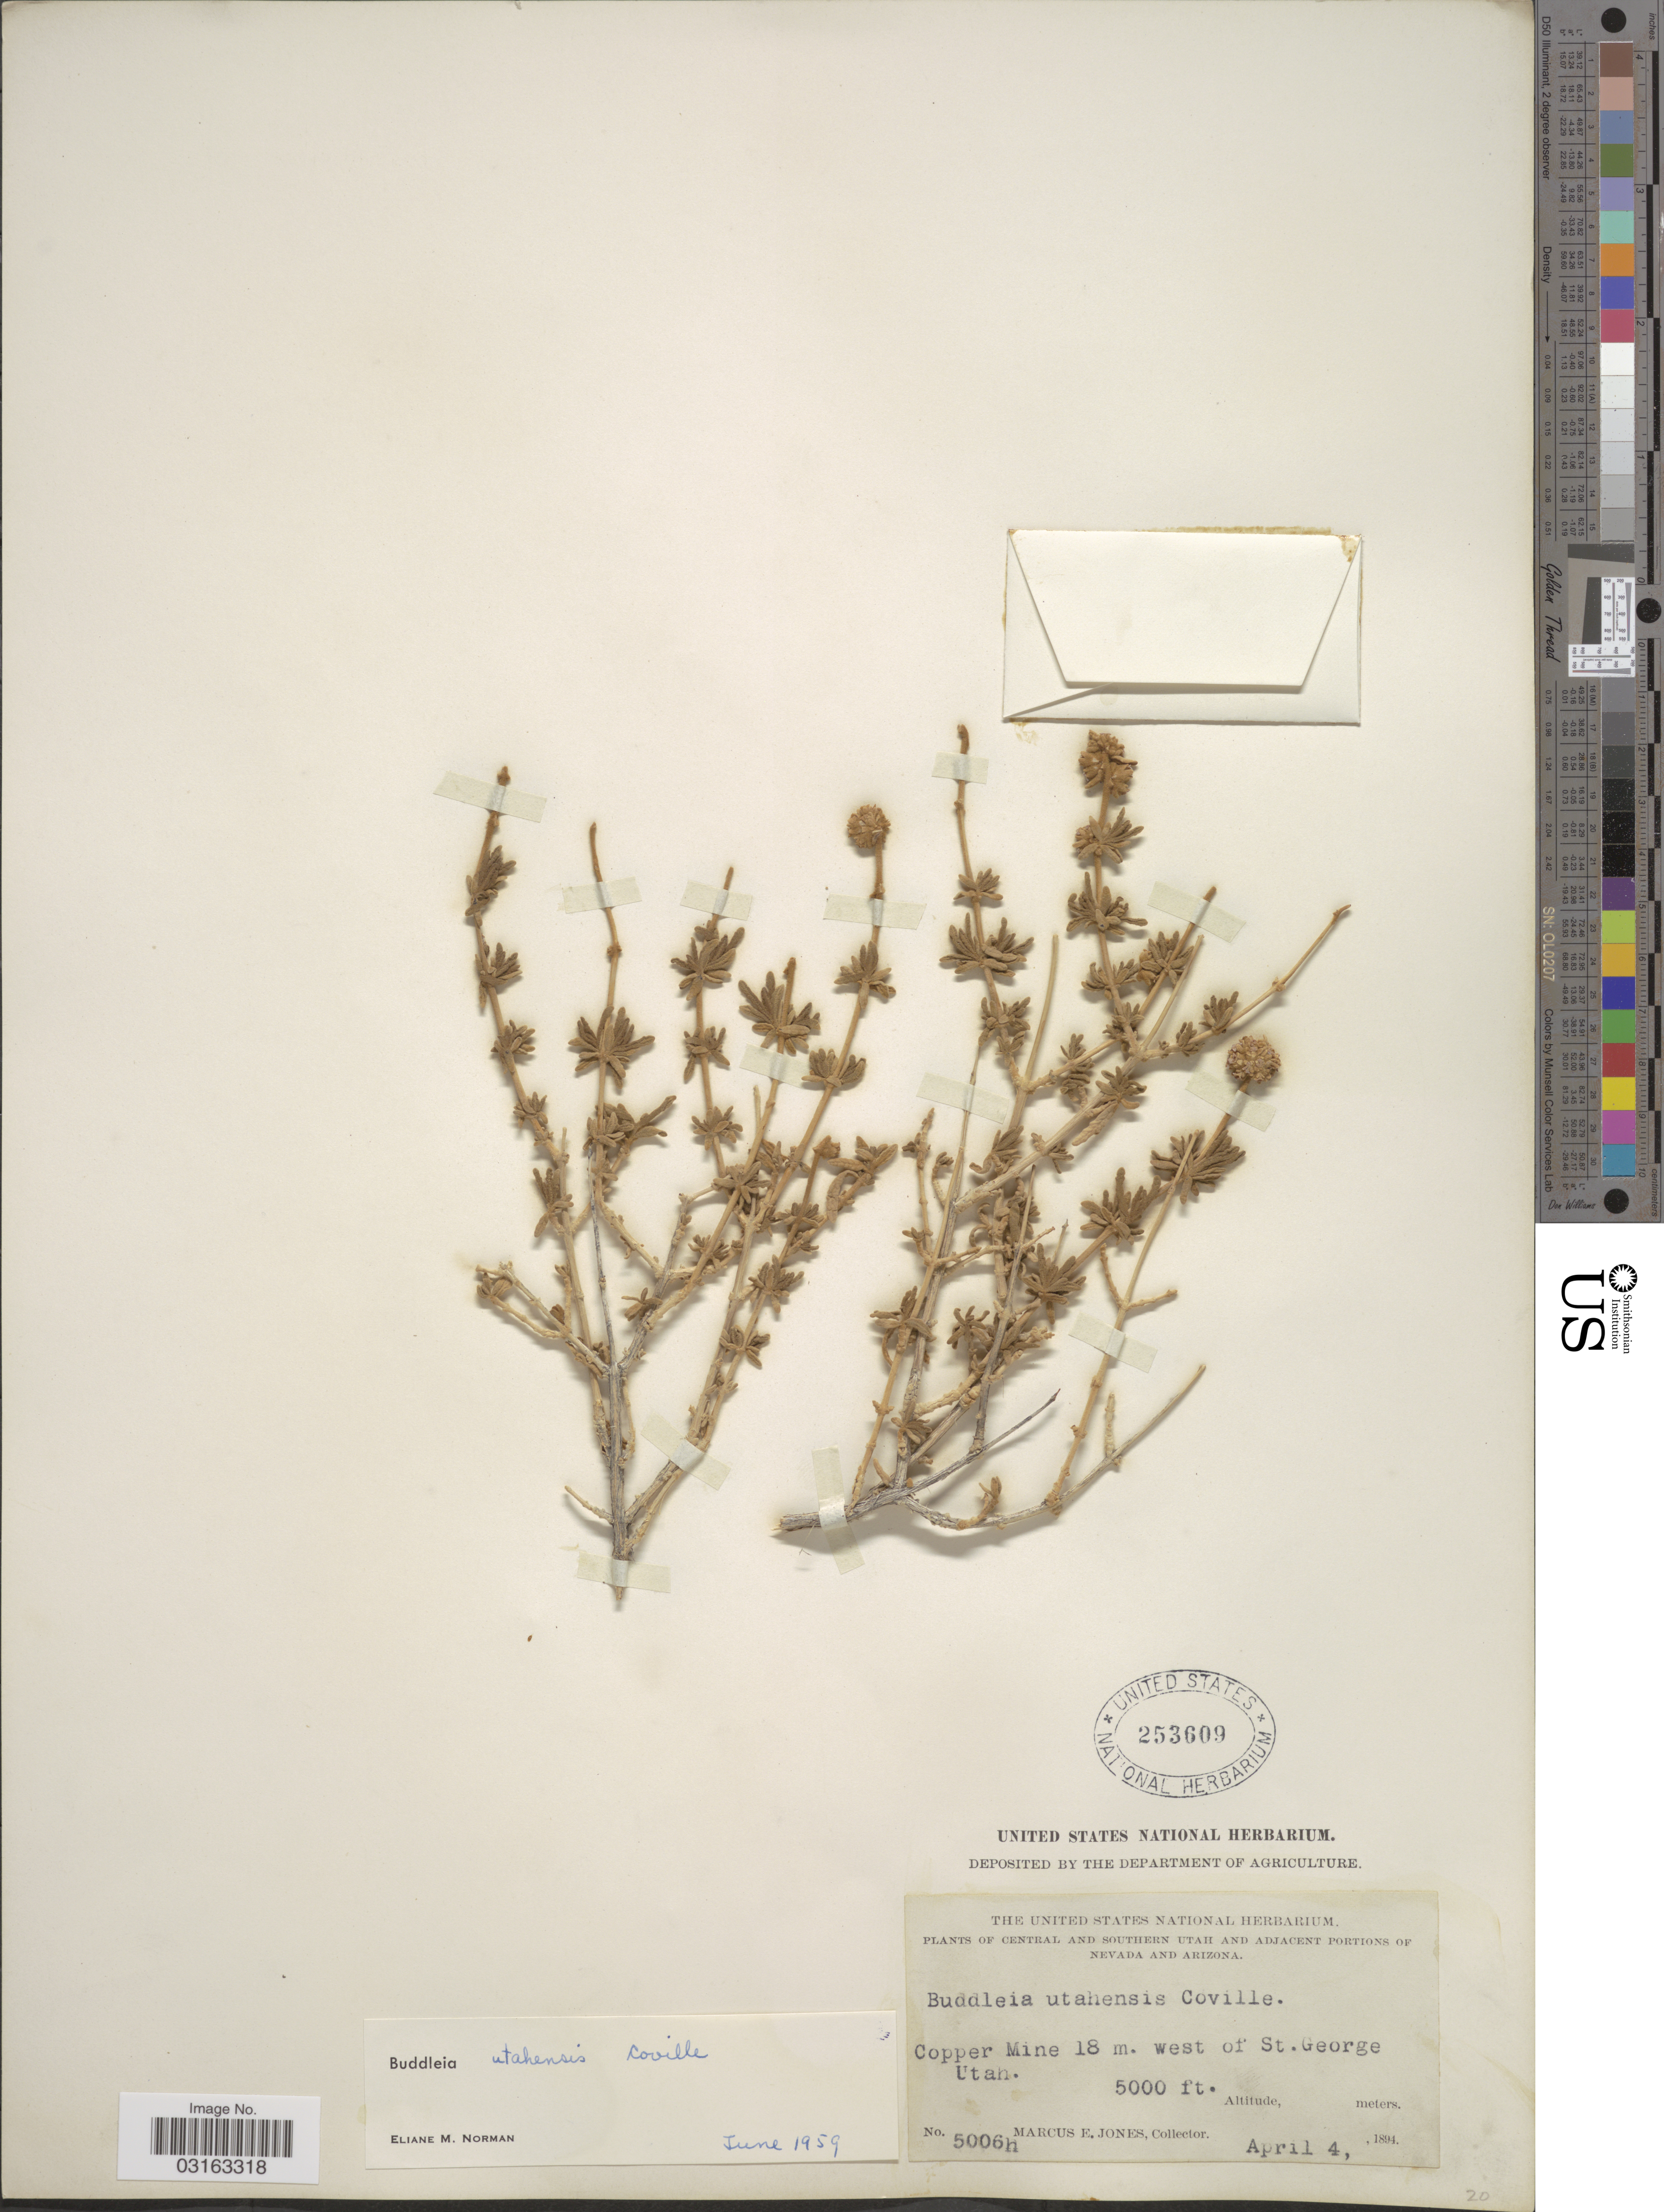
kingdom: Plantae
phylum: Tracheophyta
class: Magnoliopsida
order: Lamiales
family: Scrophulariaceae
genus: Buddleja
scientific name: Buddleja utahensis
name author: Coville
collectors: M. E. Jones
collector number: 5006h*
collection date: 1894-04-04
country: United States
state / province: Utah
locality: Central and southern Utah. Copper Mine 18 m. west of St. George.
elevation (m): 1524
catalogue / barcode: US 253609